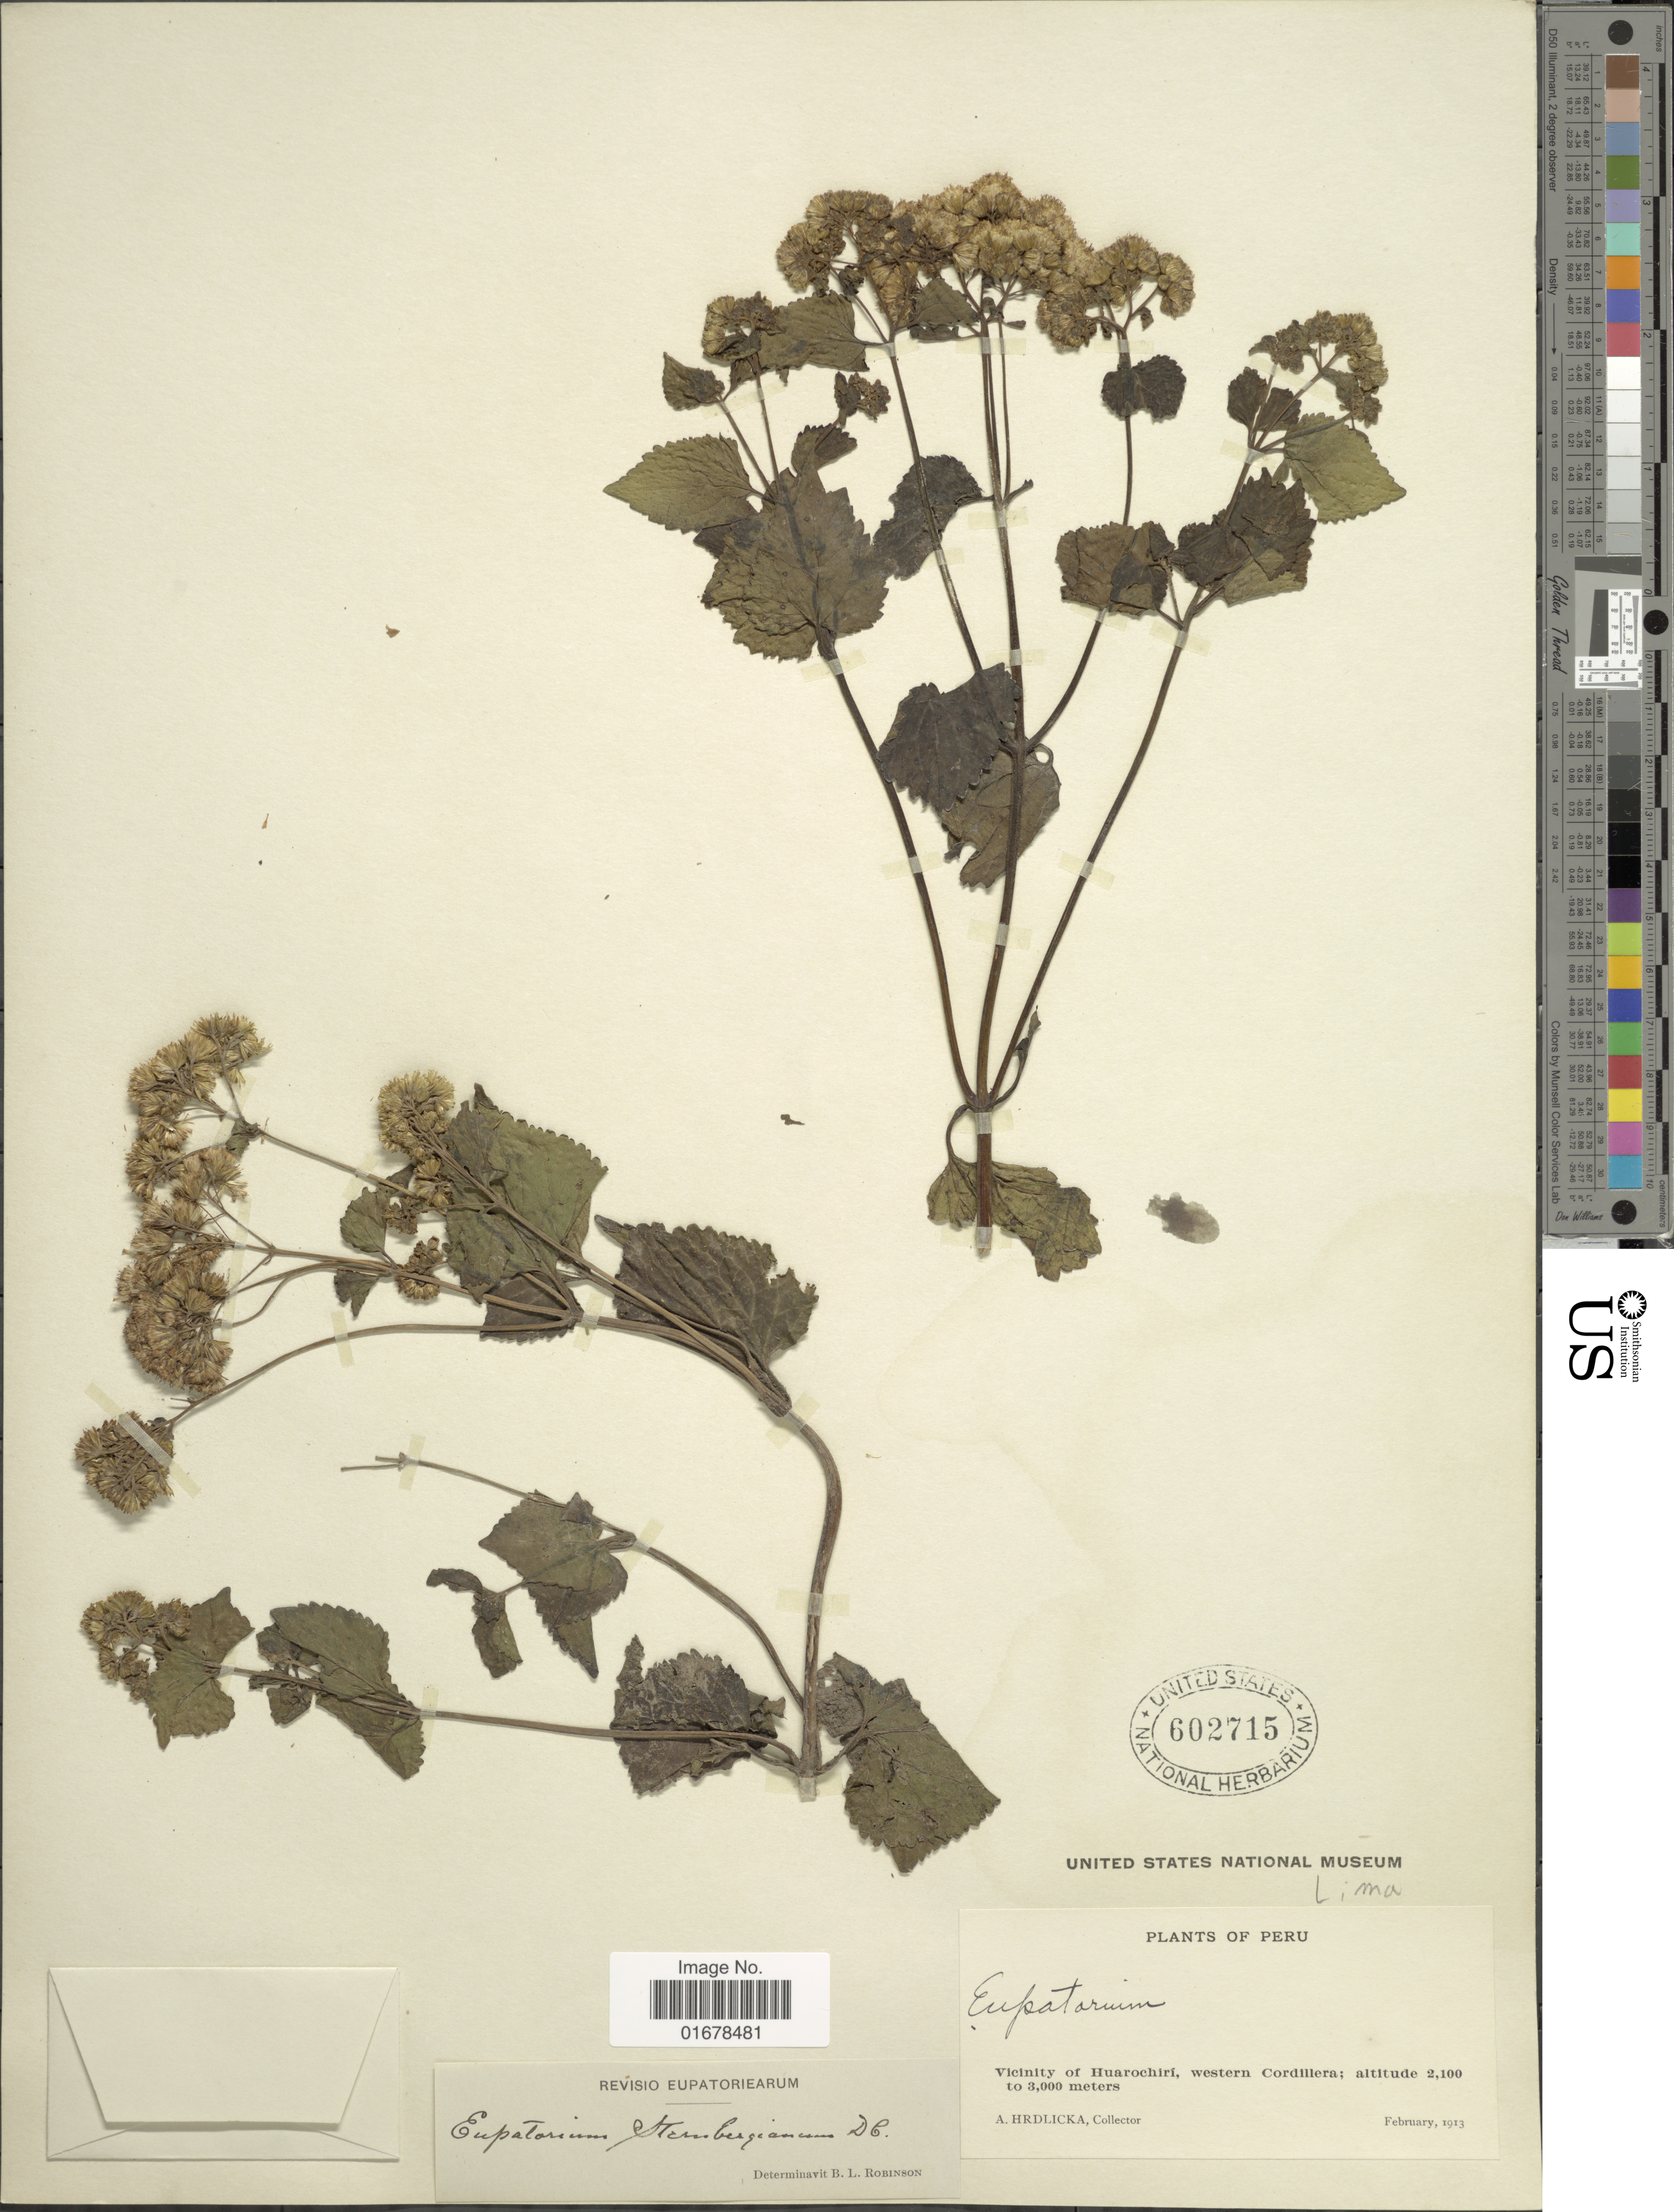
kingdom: Plantae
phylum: Tracheophyta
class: Magnoliopsida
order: Asterales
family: Asteraceae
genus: Ageratina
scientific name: Ageratina sternbergiana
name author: (DC.) R.M. King & H. Rob.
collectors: A. Hrdlicka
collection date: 1913-02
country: Peru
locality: Vicinity of Huarochiri, westen Cordillera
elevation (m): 2100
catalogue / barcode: US 602715